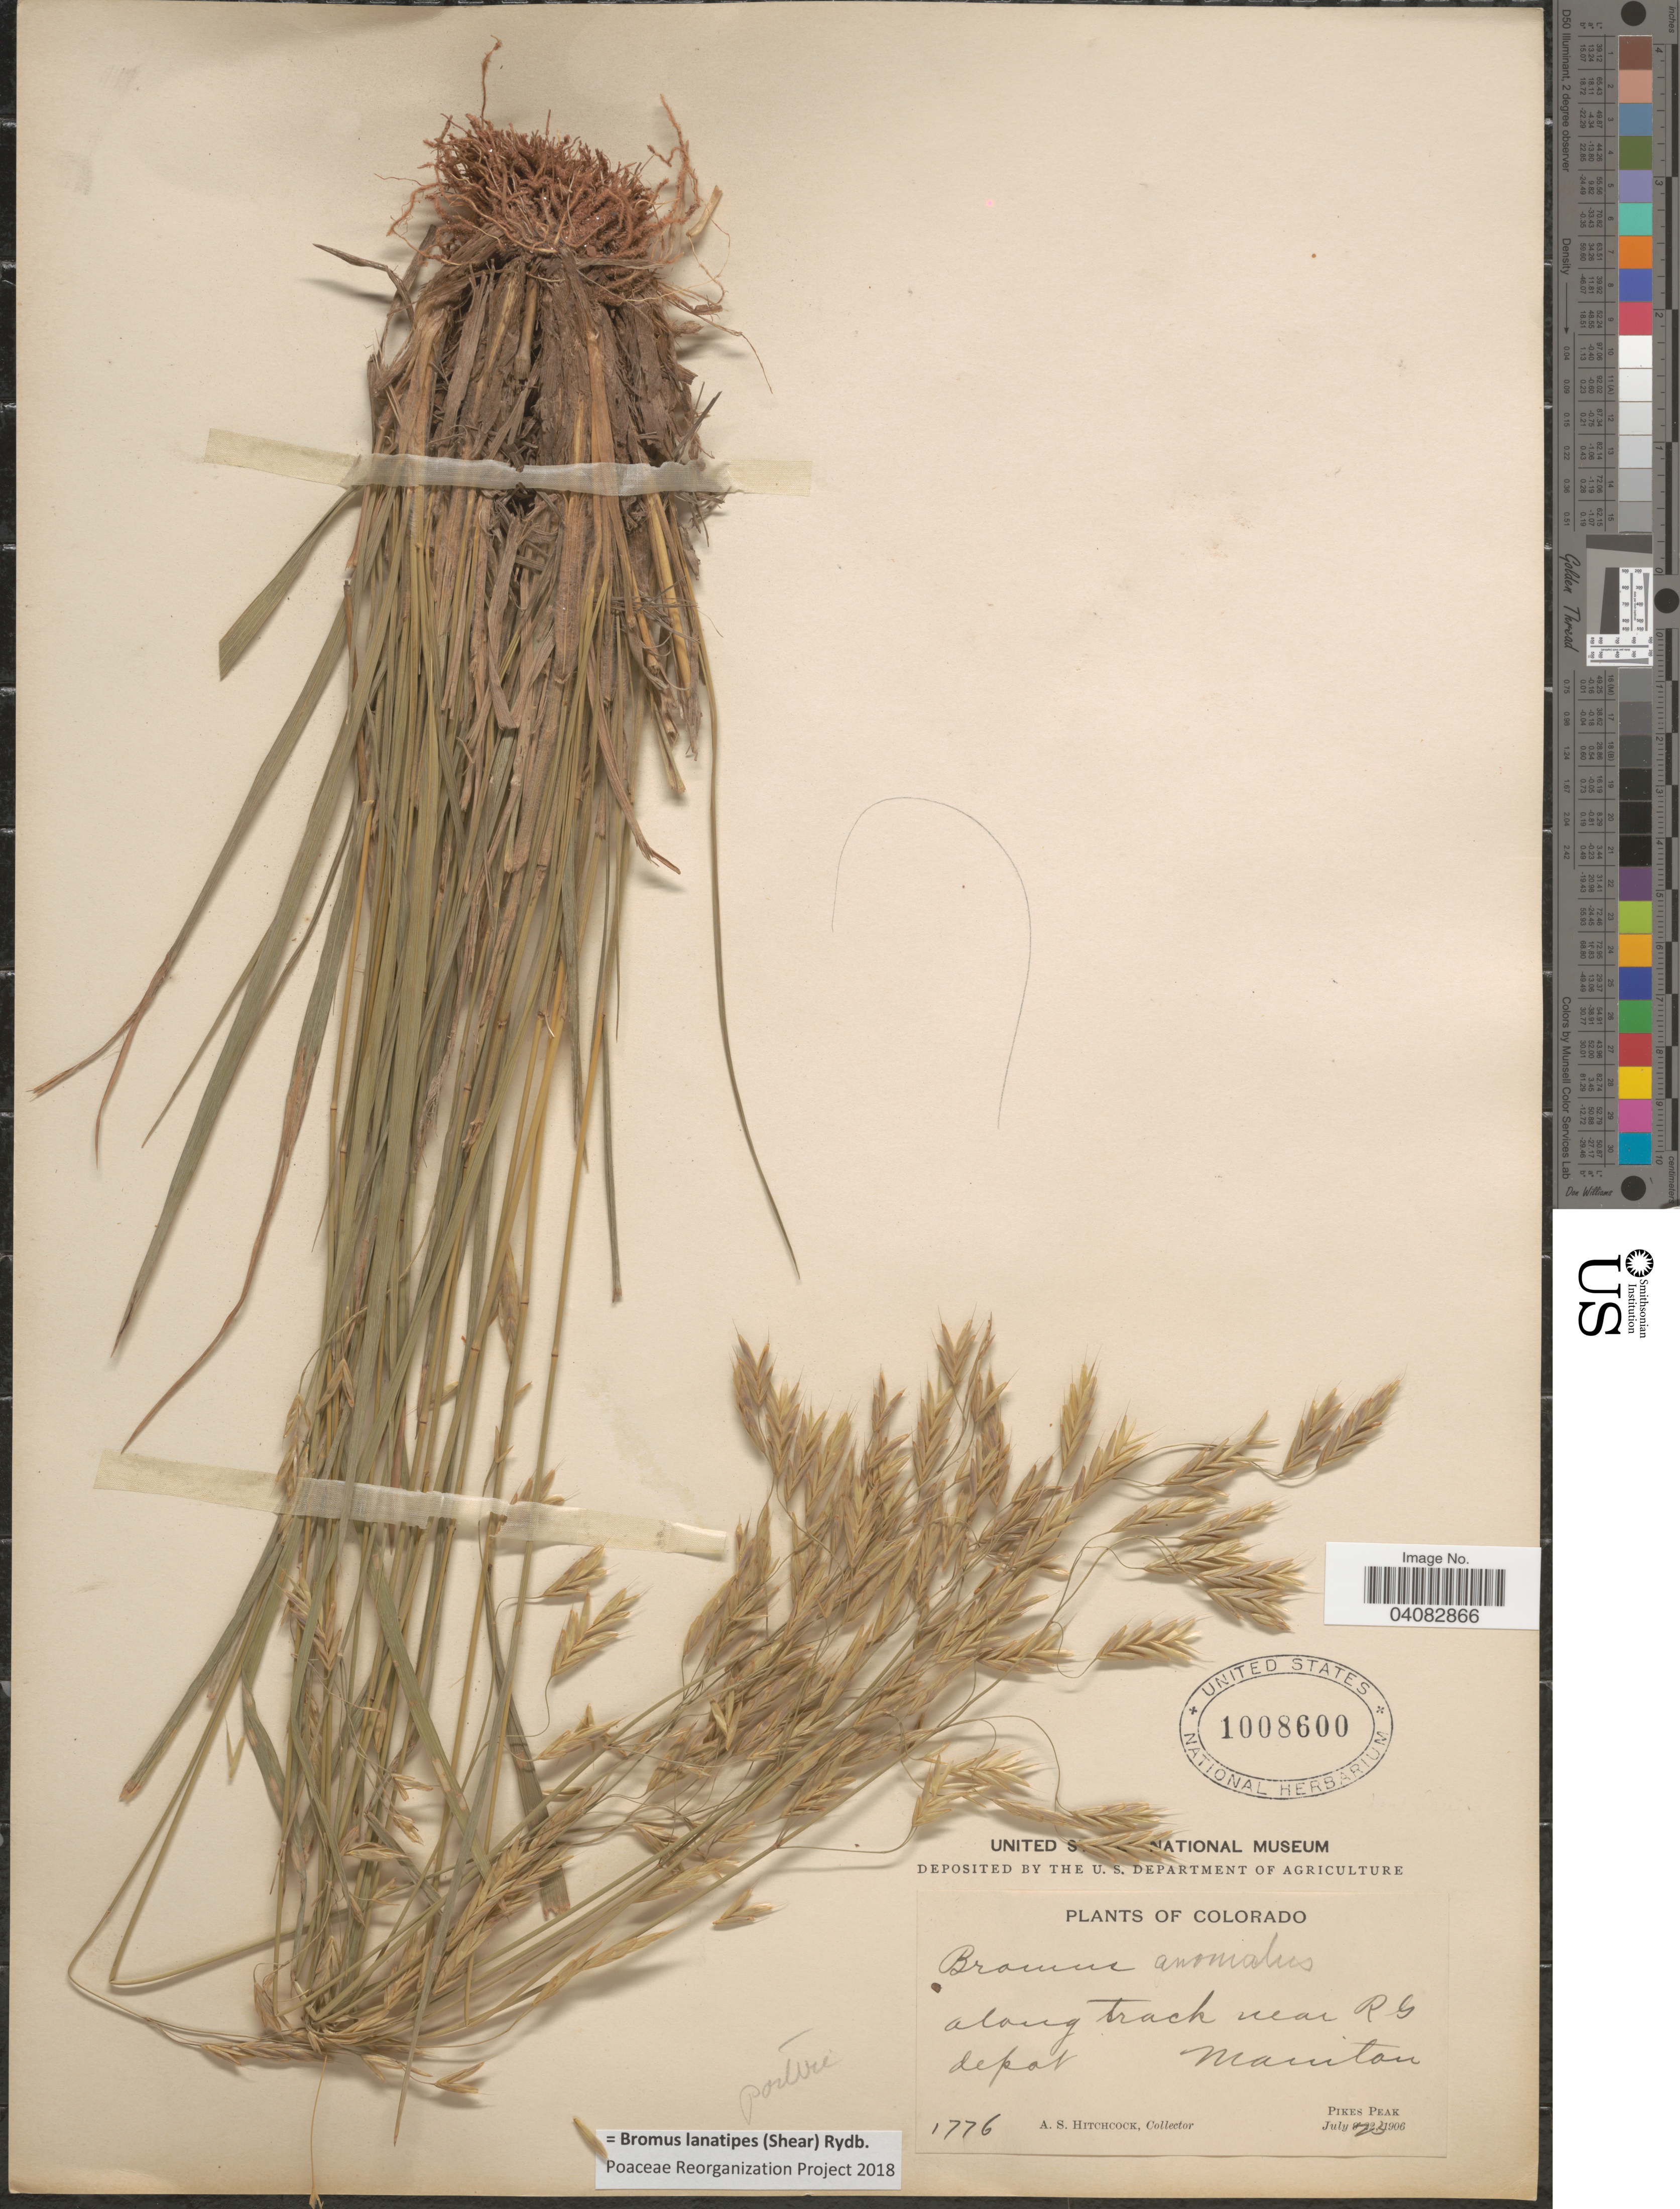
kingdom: Plantae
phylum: Tracheophyta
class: Liliopsida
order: Poales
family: Poaceae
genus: Bromus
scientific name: Bromus lanatipes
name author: (Shear) Rydb.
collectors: A. S. Hitchcock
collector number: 1776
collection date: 1906-07-23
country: United States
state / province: Colorado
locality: Along track near RG depot Maniton. Pikes Peak.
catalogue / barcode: US 1008600